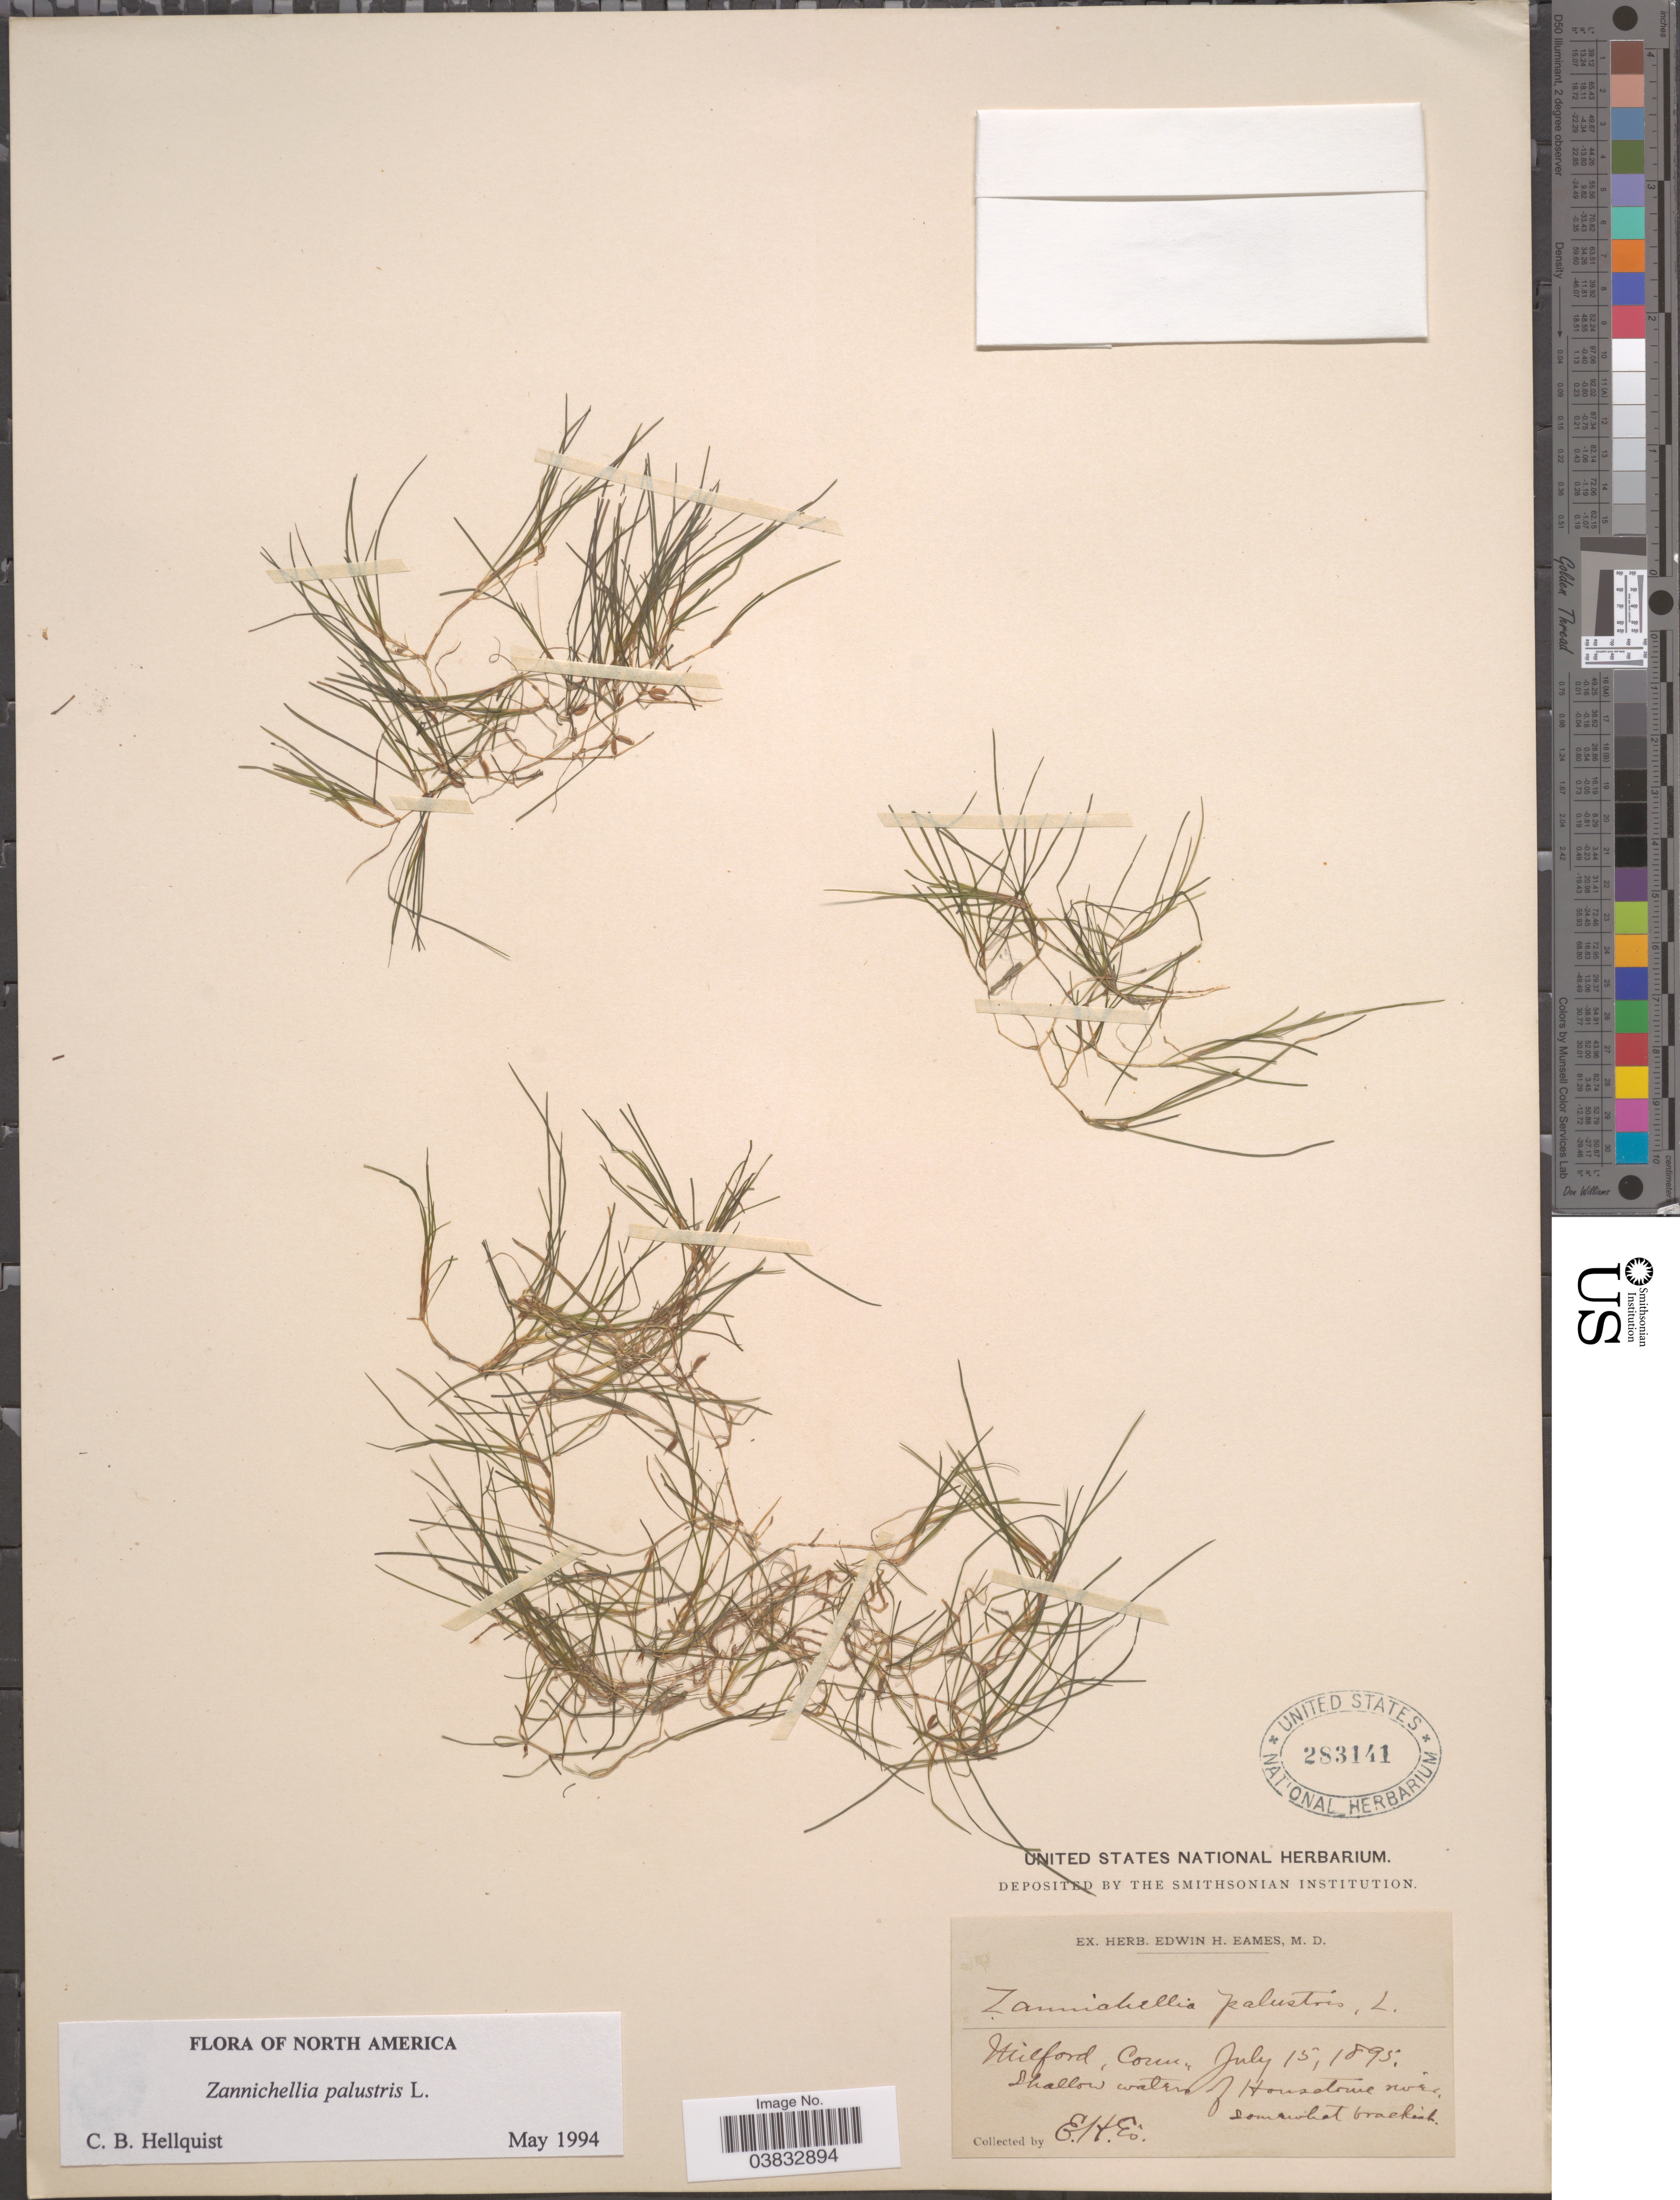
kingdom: Plantae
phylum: Tracheophyta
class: Liliopsida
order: Alismatales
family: Potamogetonaceae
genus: Zannichellia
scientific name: Zannichellia palustris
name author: L.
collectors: E. H. Eames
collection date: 1895-07-15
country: United States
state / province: Connecticut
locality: Milford. Shallow waters of Housatonic river.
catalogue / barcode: US 283141